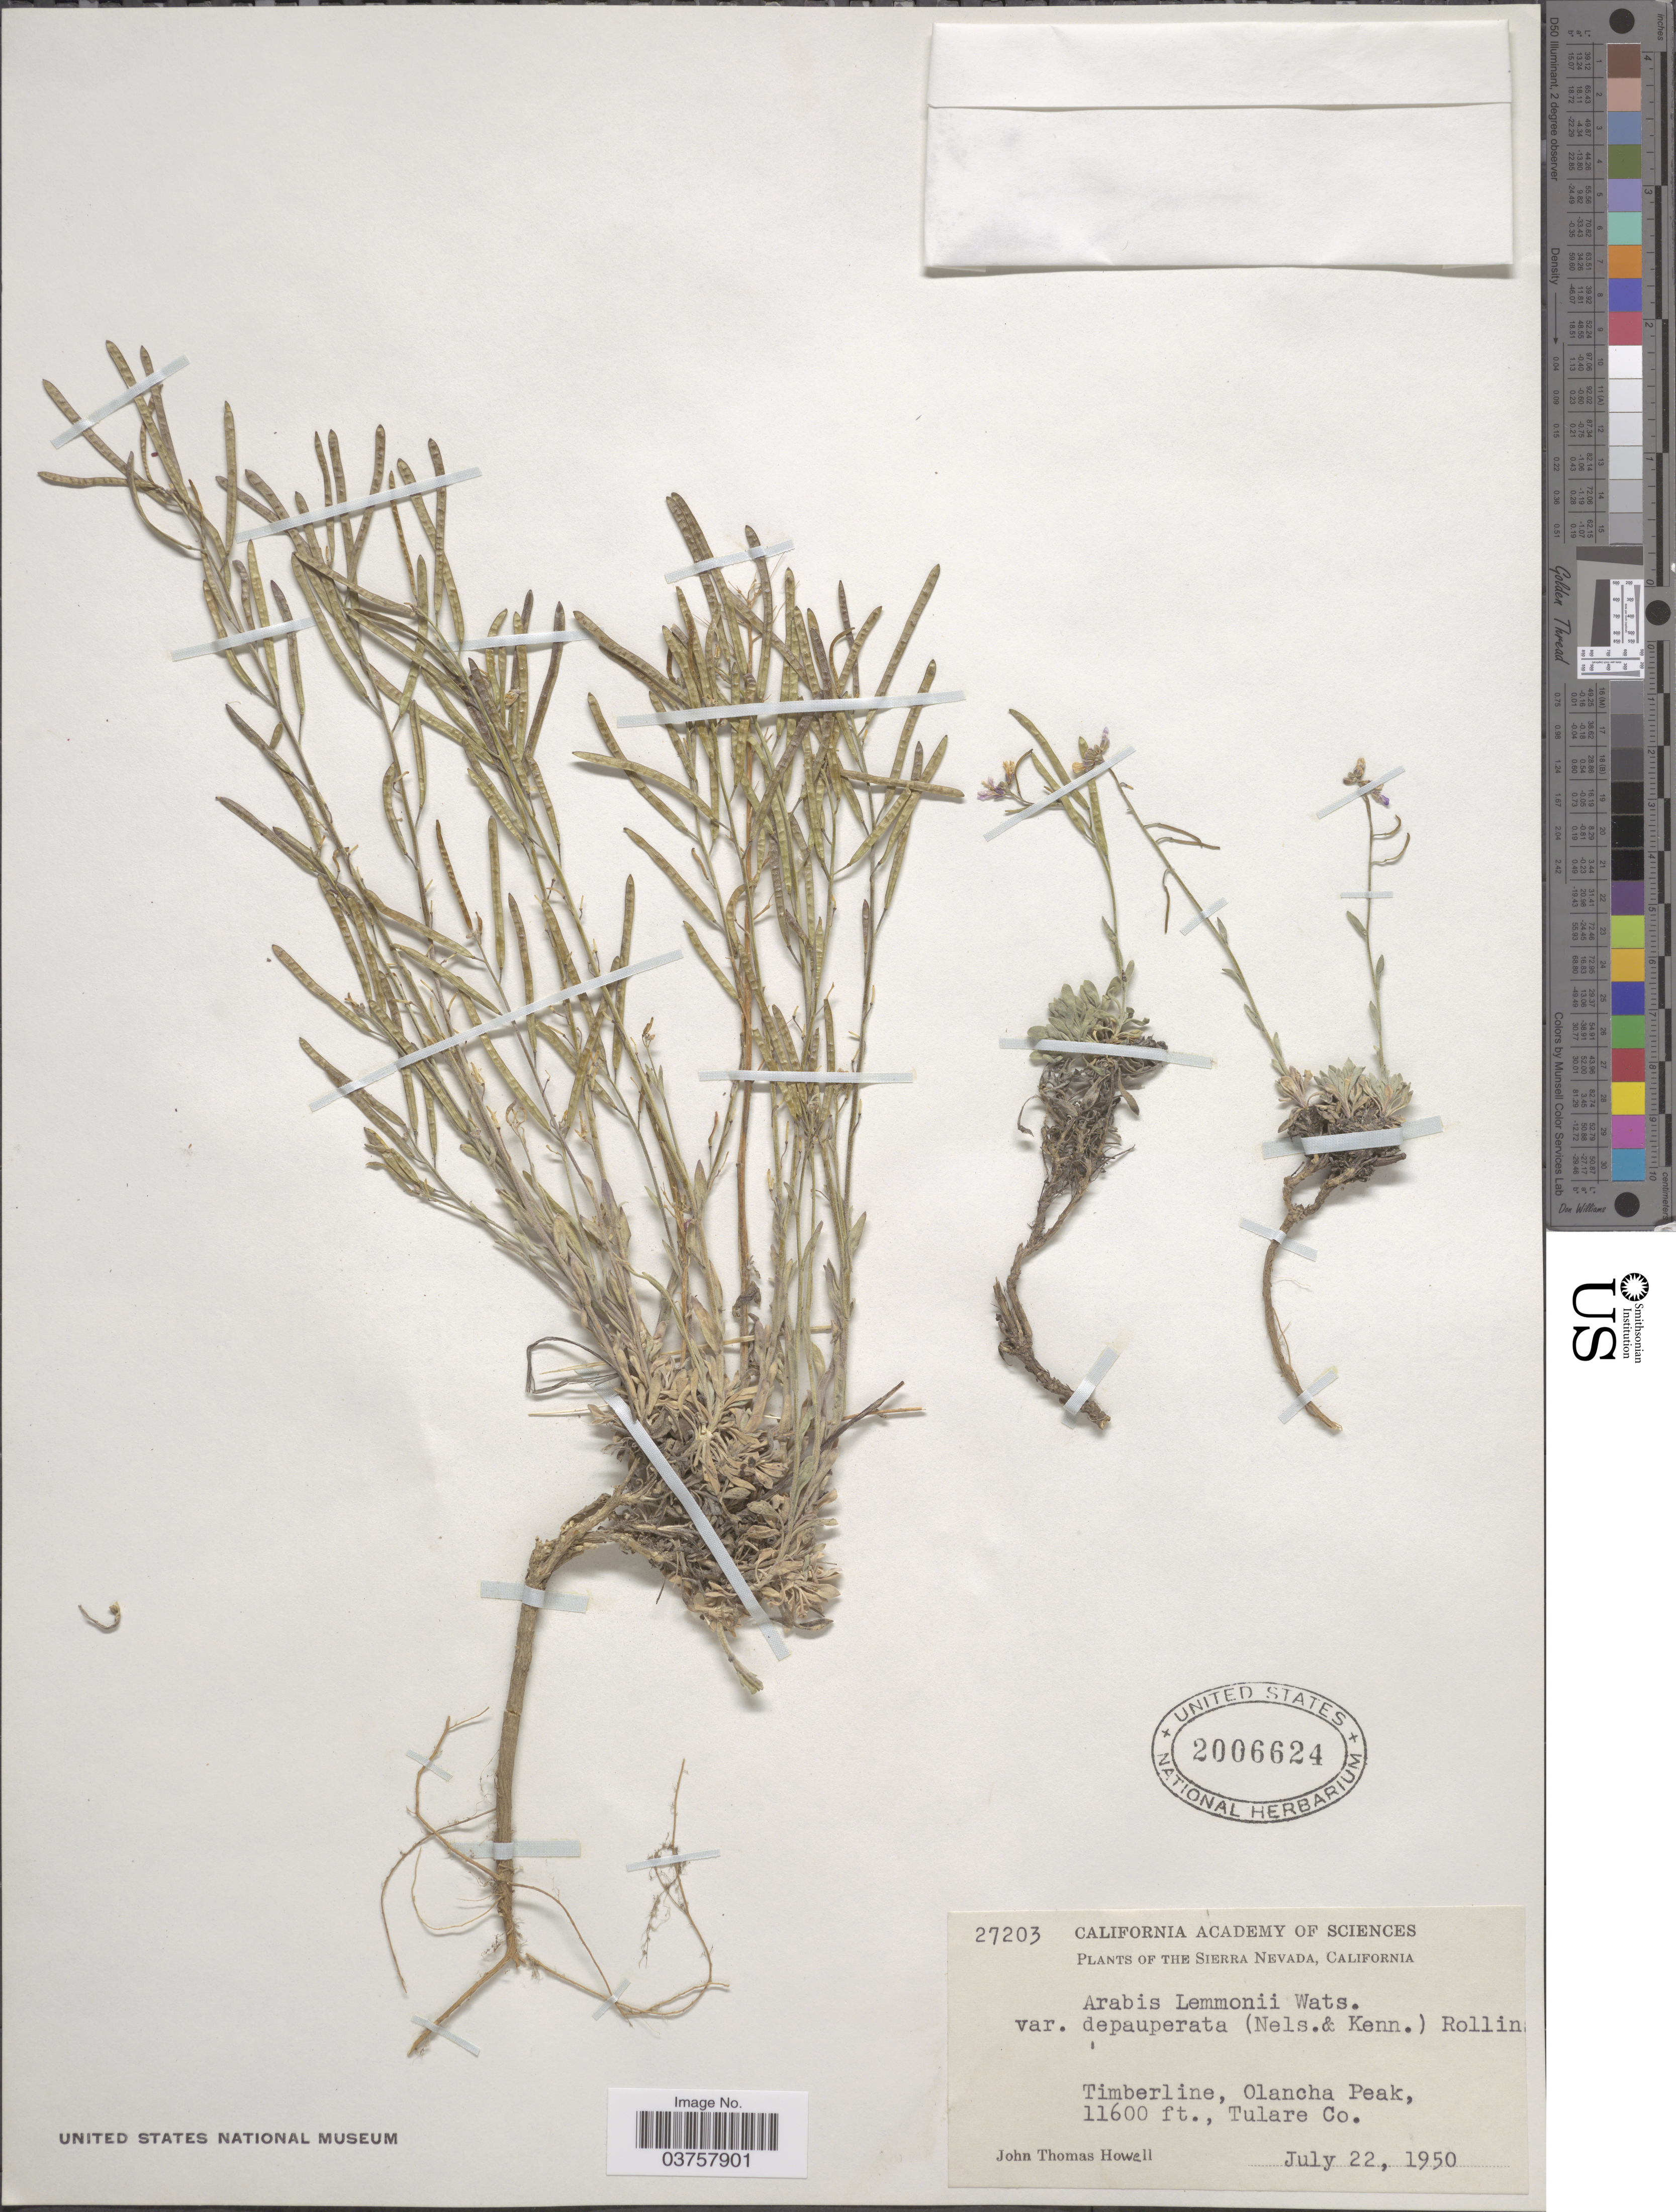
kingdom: Plantae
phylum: Tracheophyta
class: Magnoliopsida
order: Brassicales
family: Brassicaceae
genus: Arabis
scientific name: Arabis lemmonii var. depauperata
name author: (A. Nelson & P.B. Kenn.) Rollins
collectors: J. T. Howell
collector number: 27203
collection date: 1950-07-22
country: United States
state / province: California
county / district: Tulare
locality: The Sierra Nevada. Timberline, Olancha Peak, Tulare Co.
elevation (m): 3536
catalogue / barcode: US 2006624